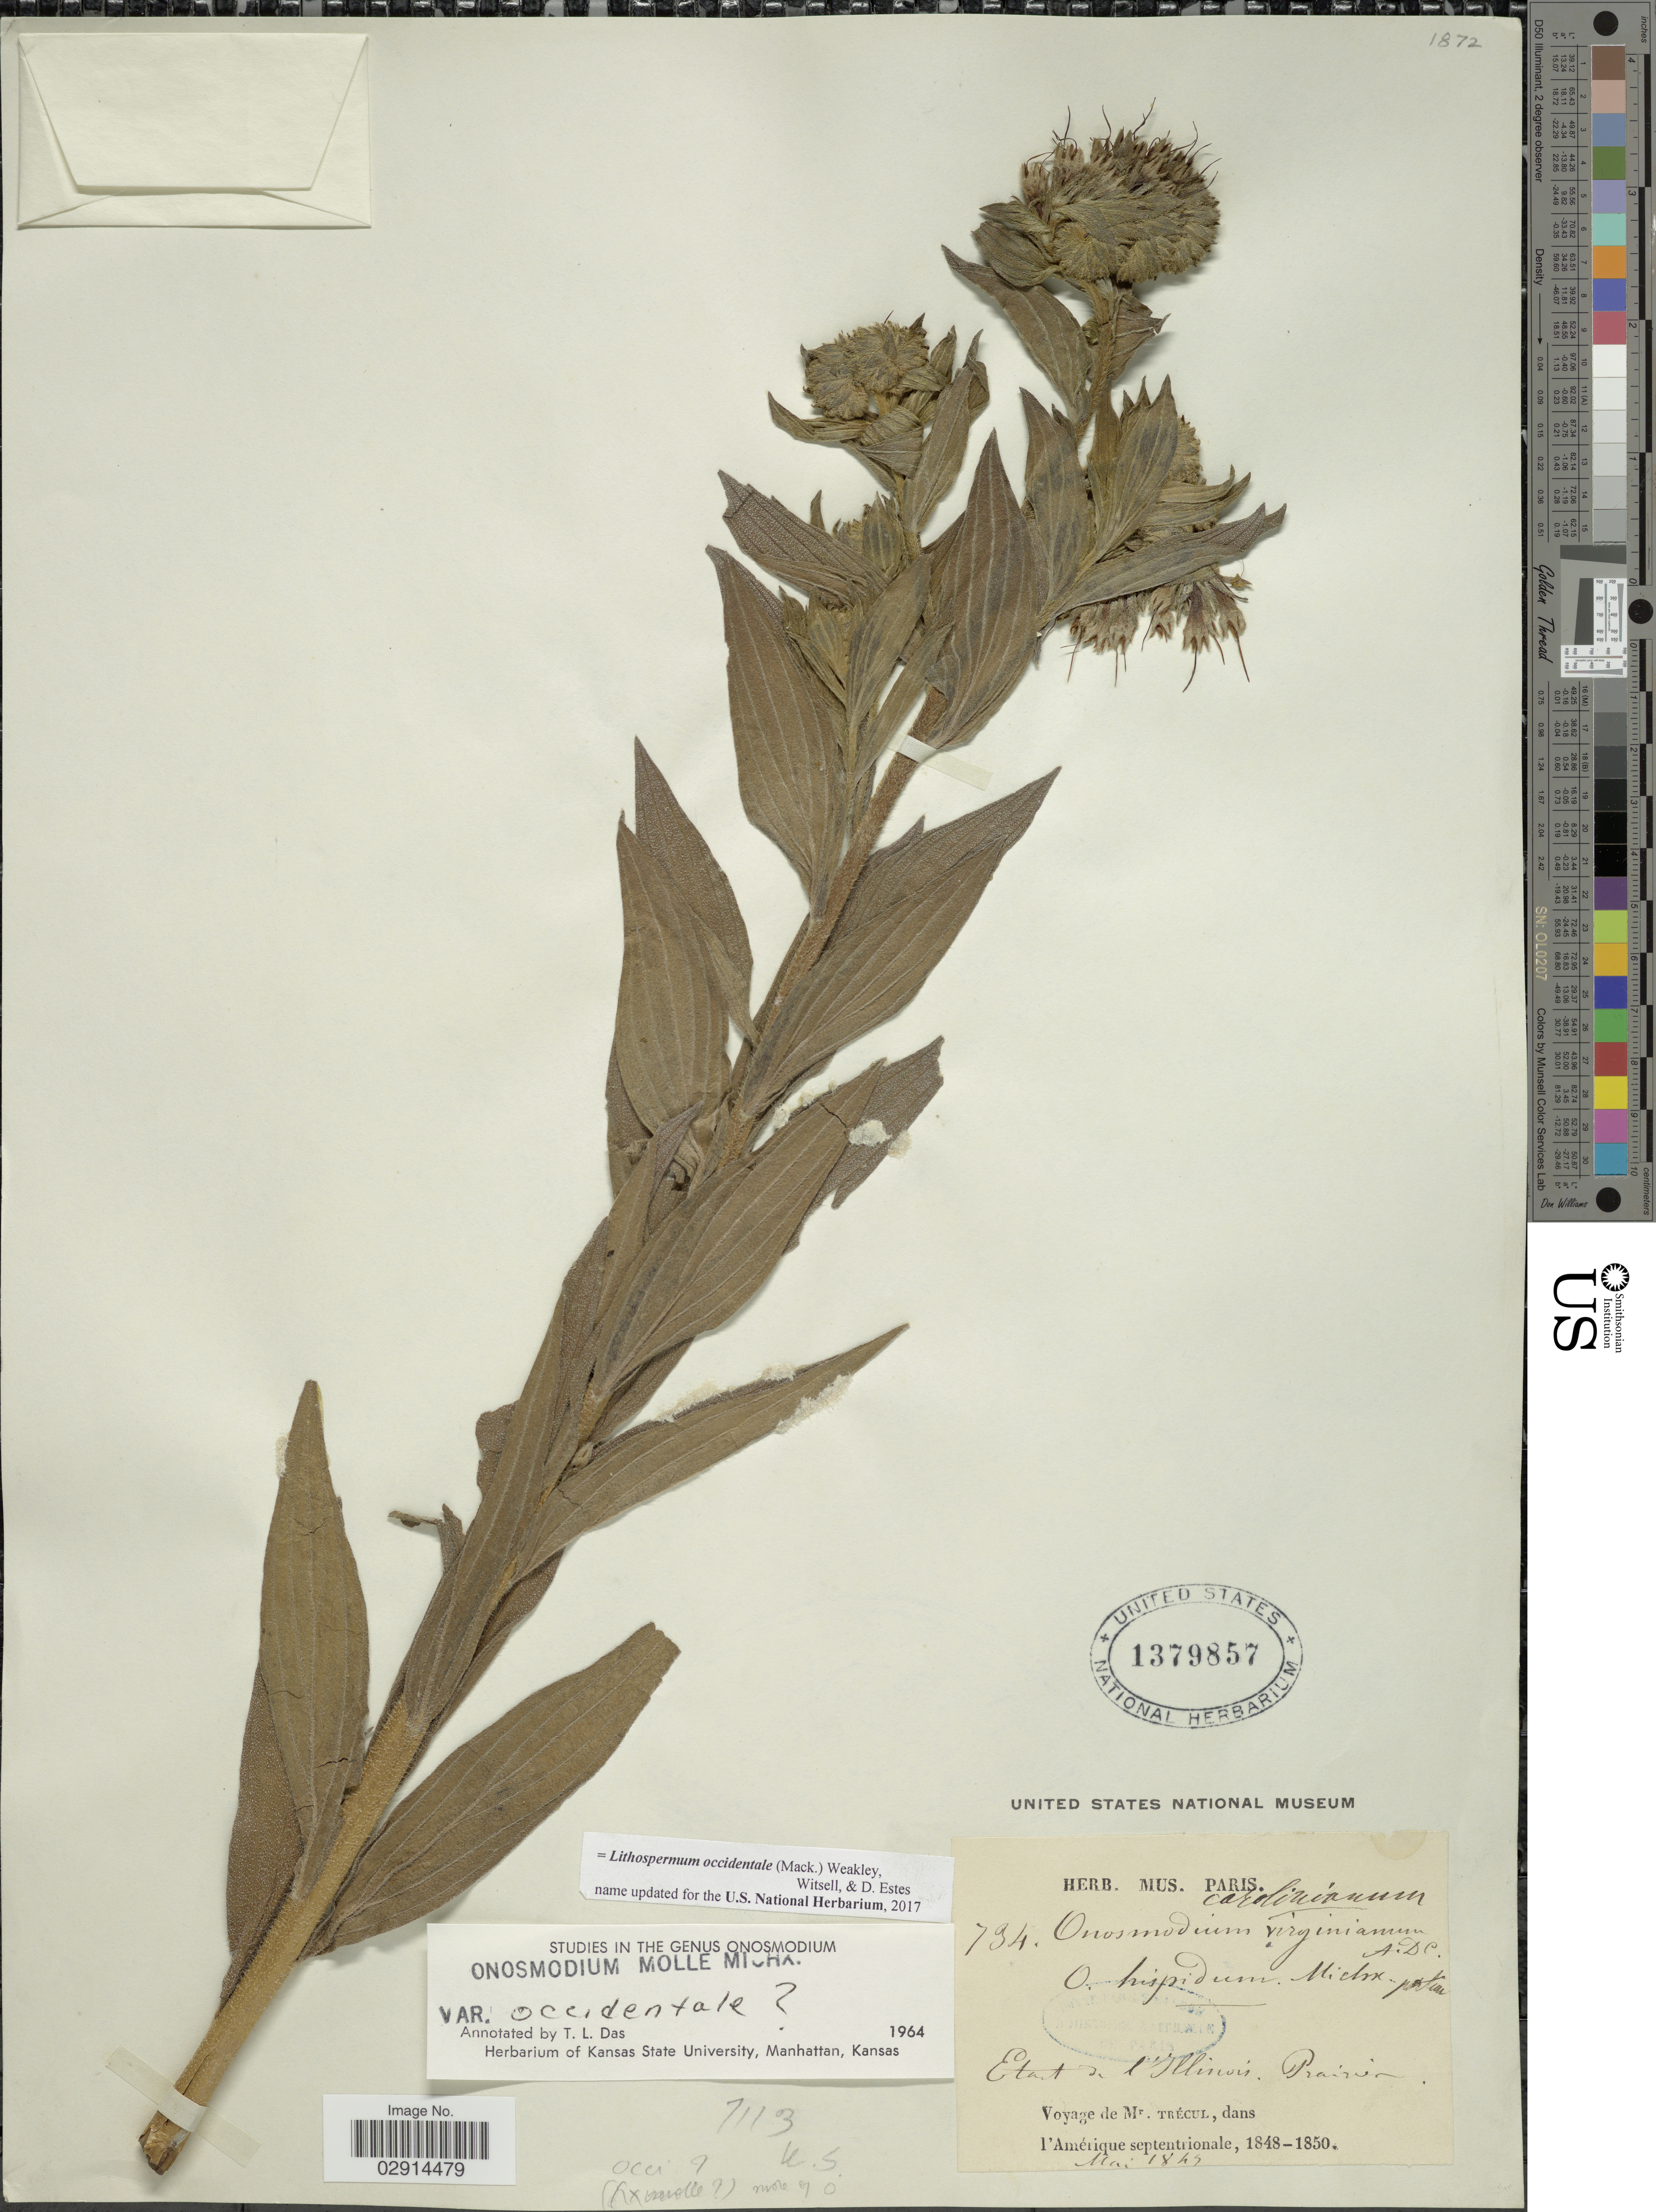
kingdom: Plantae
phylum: Tracheophyta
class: Magnoliopsida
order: Boraginales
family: Boraginaceae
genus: Lithospermum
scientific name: Lithospermum occidentale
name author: (Mack.) Weakley et al.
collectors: A. Trécul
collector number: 734*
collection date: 1849-05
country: United States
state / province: Illinois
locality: L'Amérique septentrionale.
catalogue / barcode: US 1379857